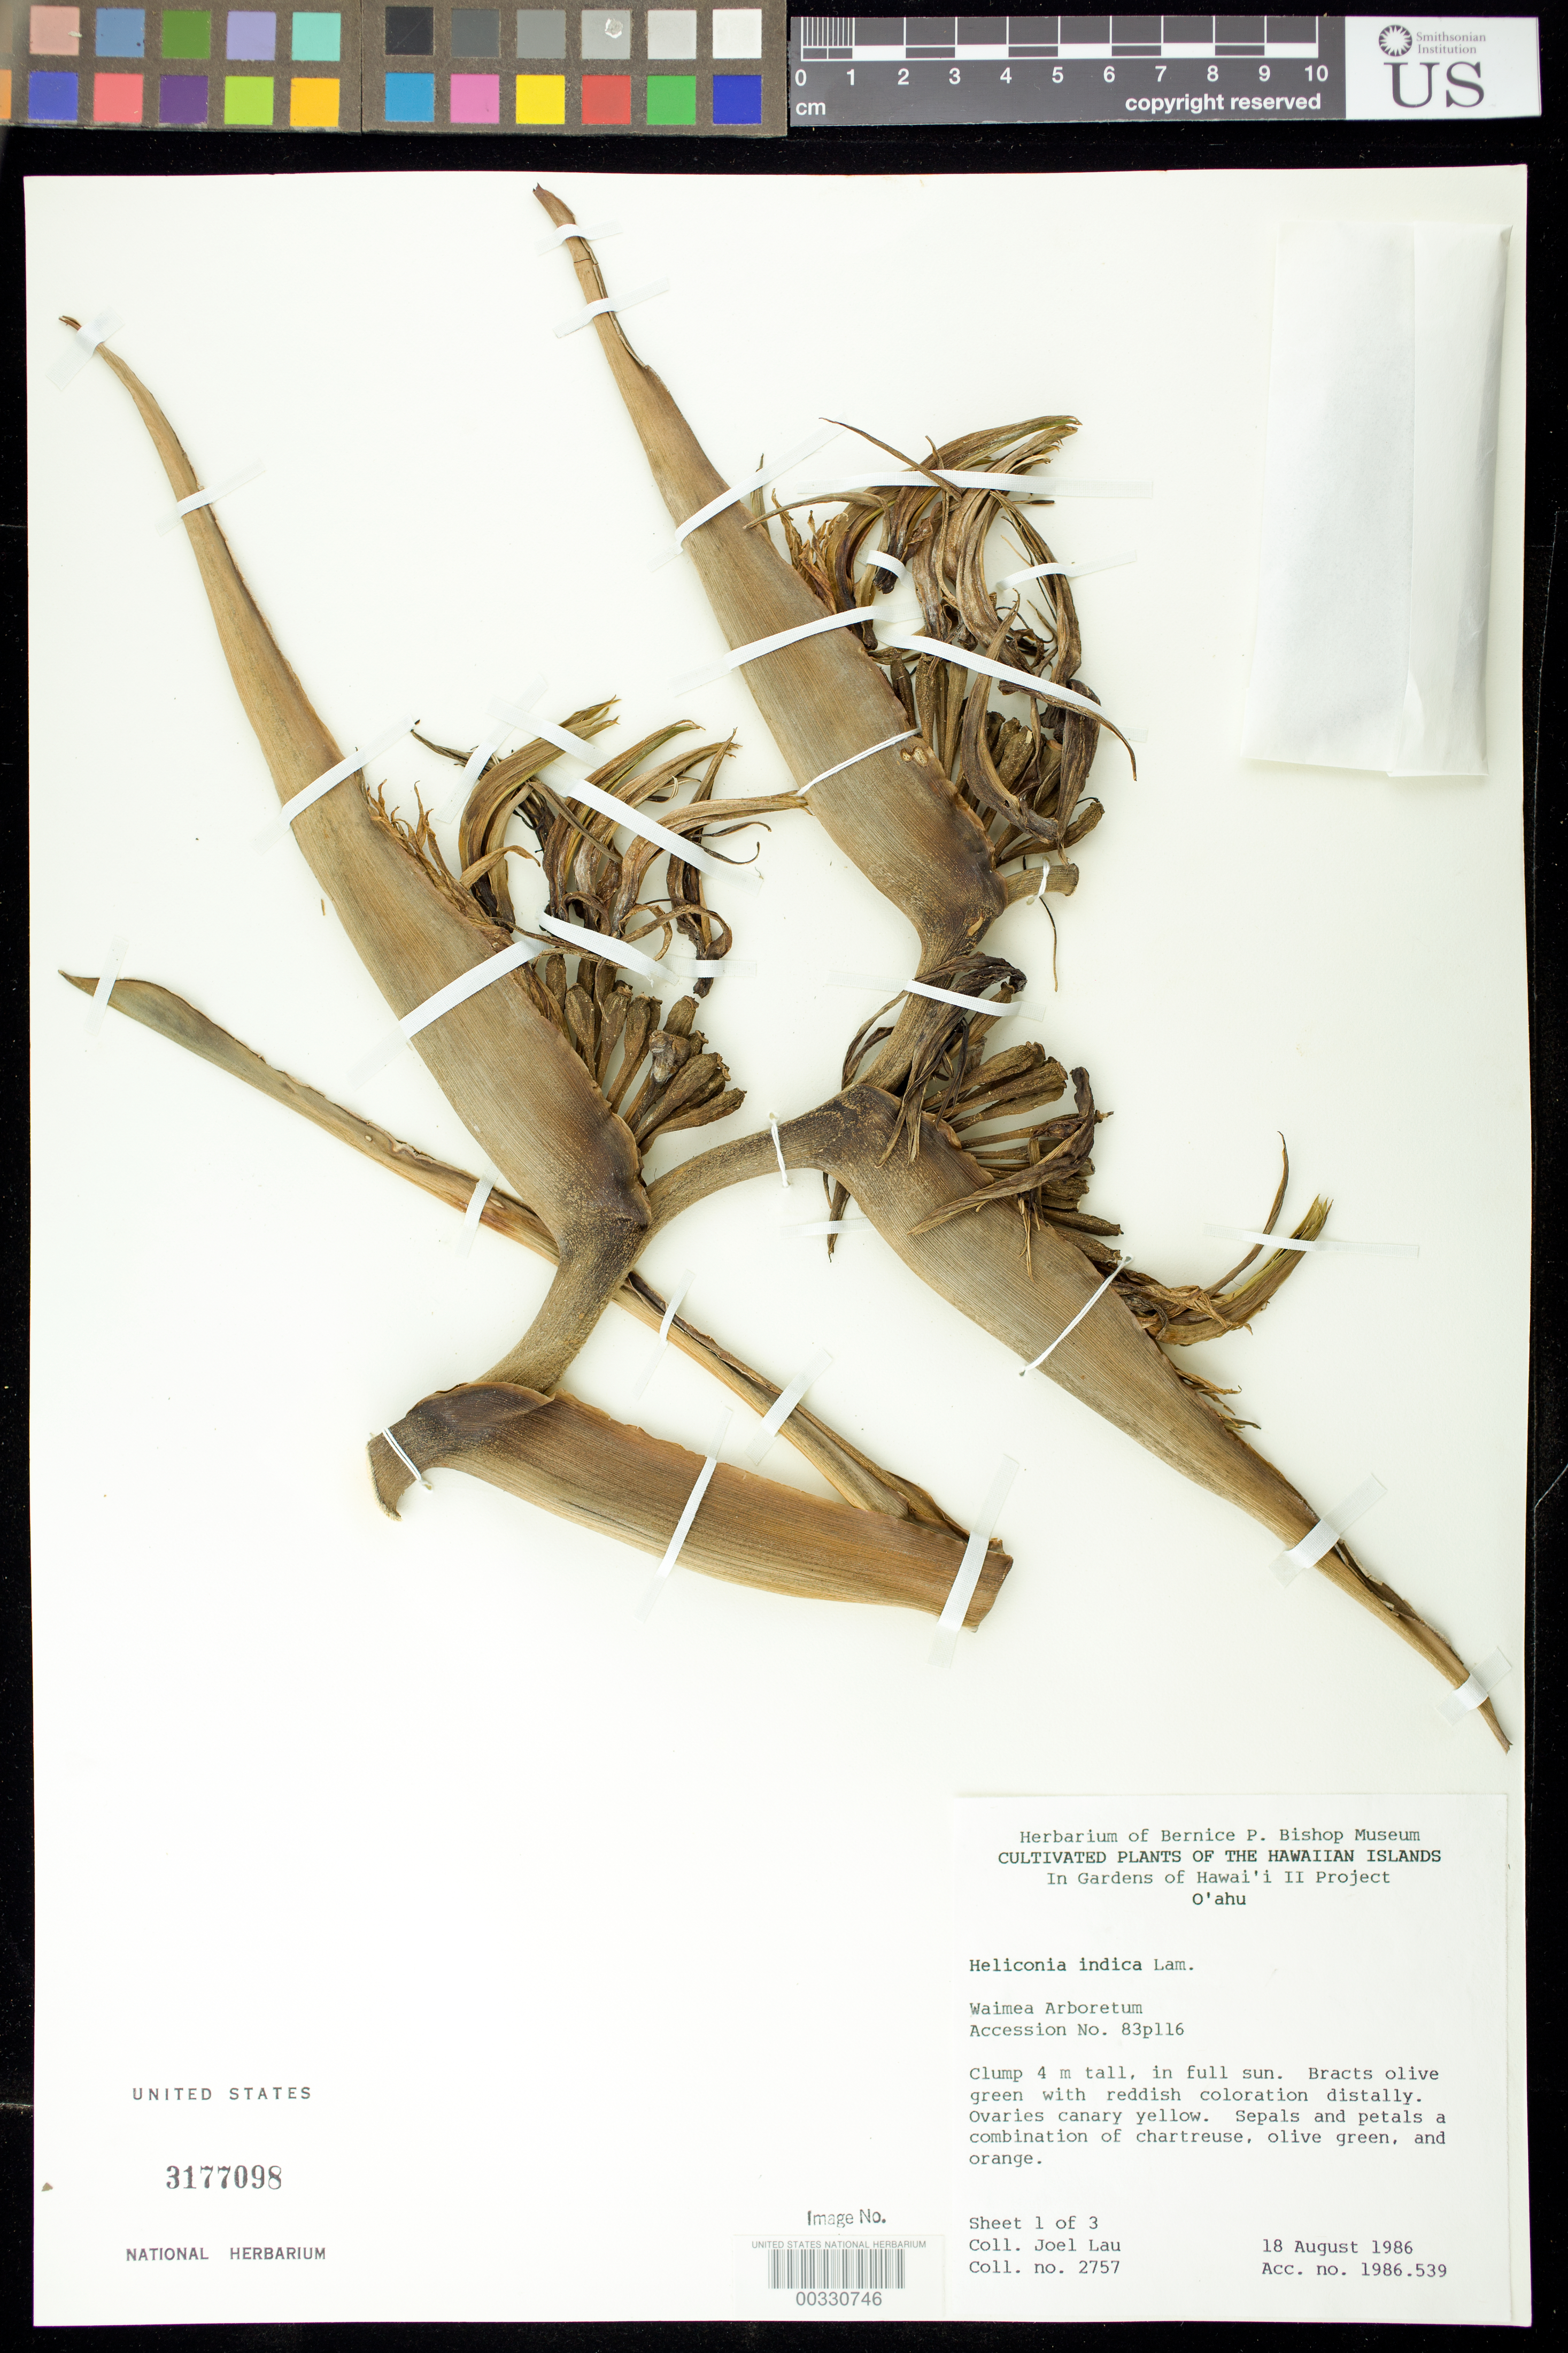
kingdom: Plantae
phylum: Tracheophyta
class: Liliopsida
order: Zingiberales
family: Heliconiaceae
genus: Heliconia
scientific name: Heliconia indica 'Rabaul'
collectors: J. Lau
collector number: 2757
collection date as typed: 18 Aug 1986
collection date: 1986-08-18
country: United States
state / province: Florida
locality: Southern Florida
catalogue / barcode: US 3177098